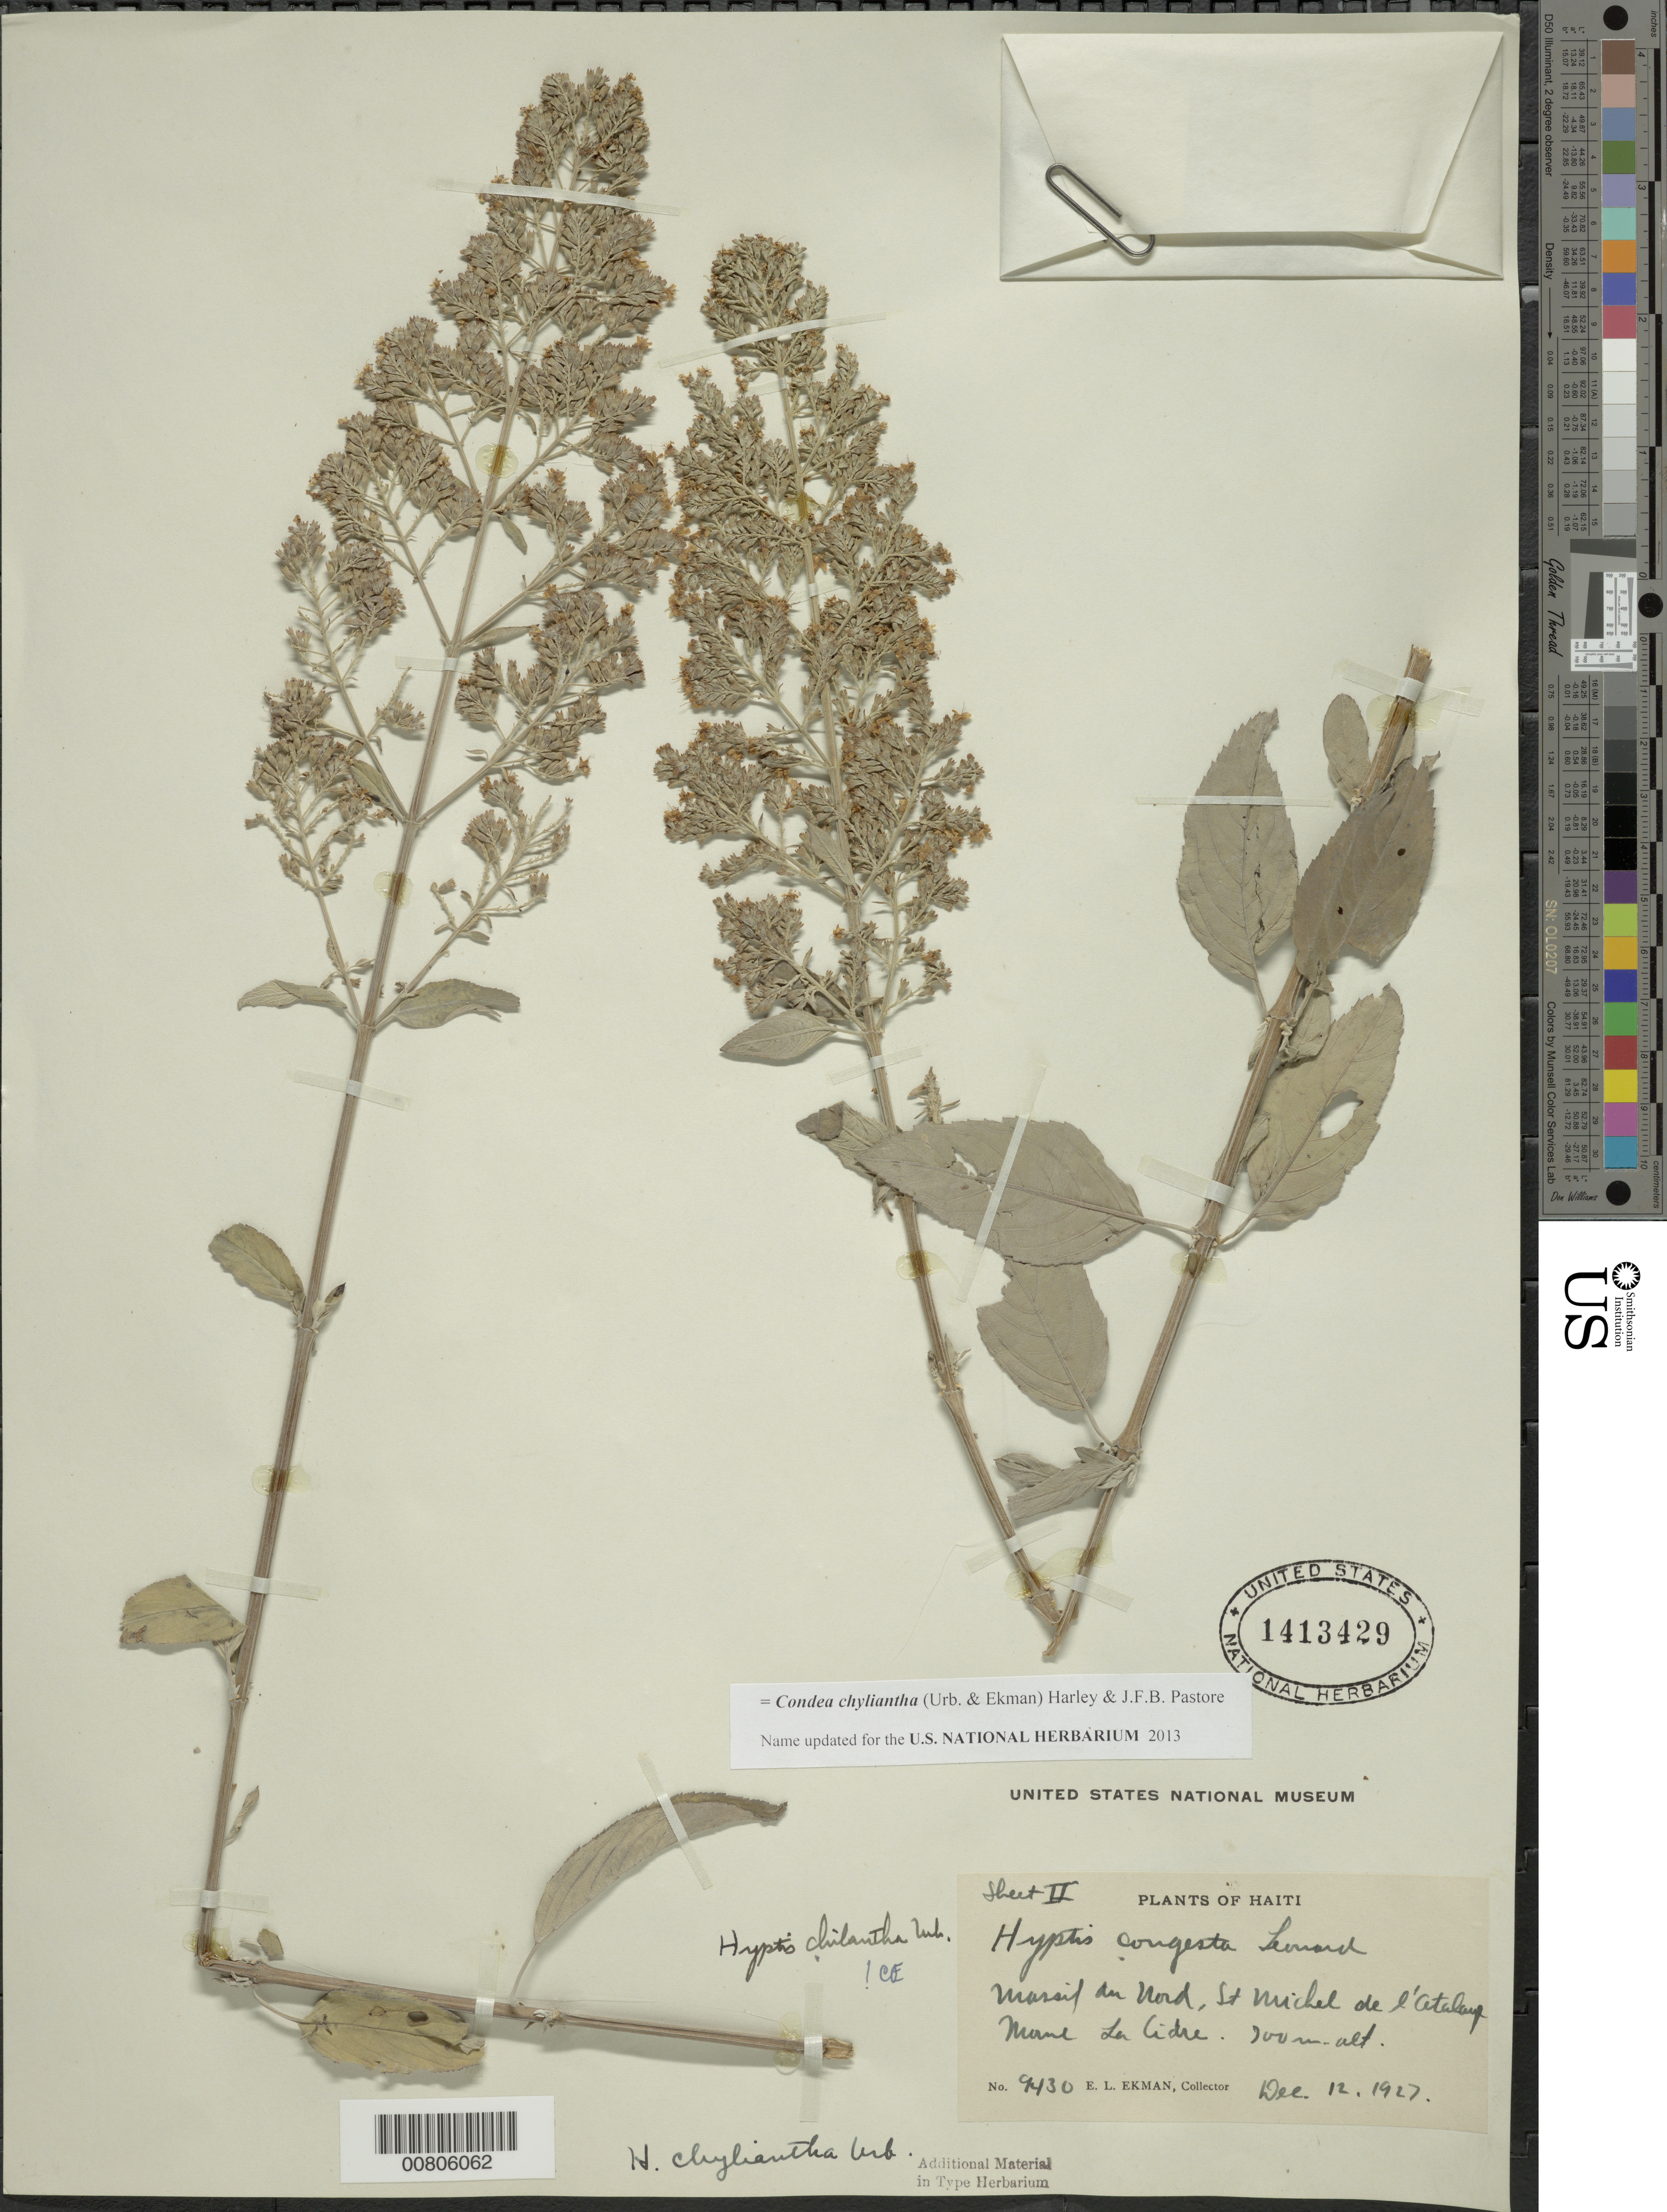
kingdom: Plantae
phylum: Tracheophyta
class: Magnoliopsida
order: Lamiales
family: Lamiaceae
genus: Condea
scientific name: Condea chyliantha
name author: (Urb. & Ekman) Harley & J.F.B. Pastore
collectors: E. L. Ekman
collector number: H 9430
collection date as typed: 12 Dec 1927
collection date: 1927-12-12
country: Haiti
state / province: Nord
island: Hispaniola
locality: Massif du Nord, St. Michel de l'Atalaye, Morne La Cidre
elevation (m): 700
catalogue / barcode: US 1413429